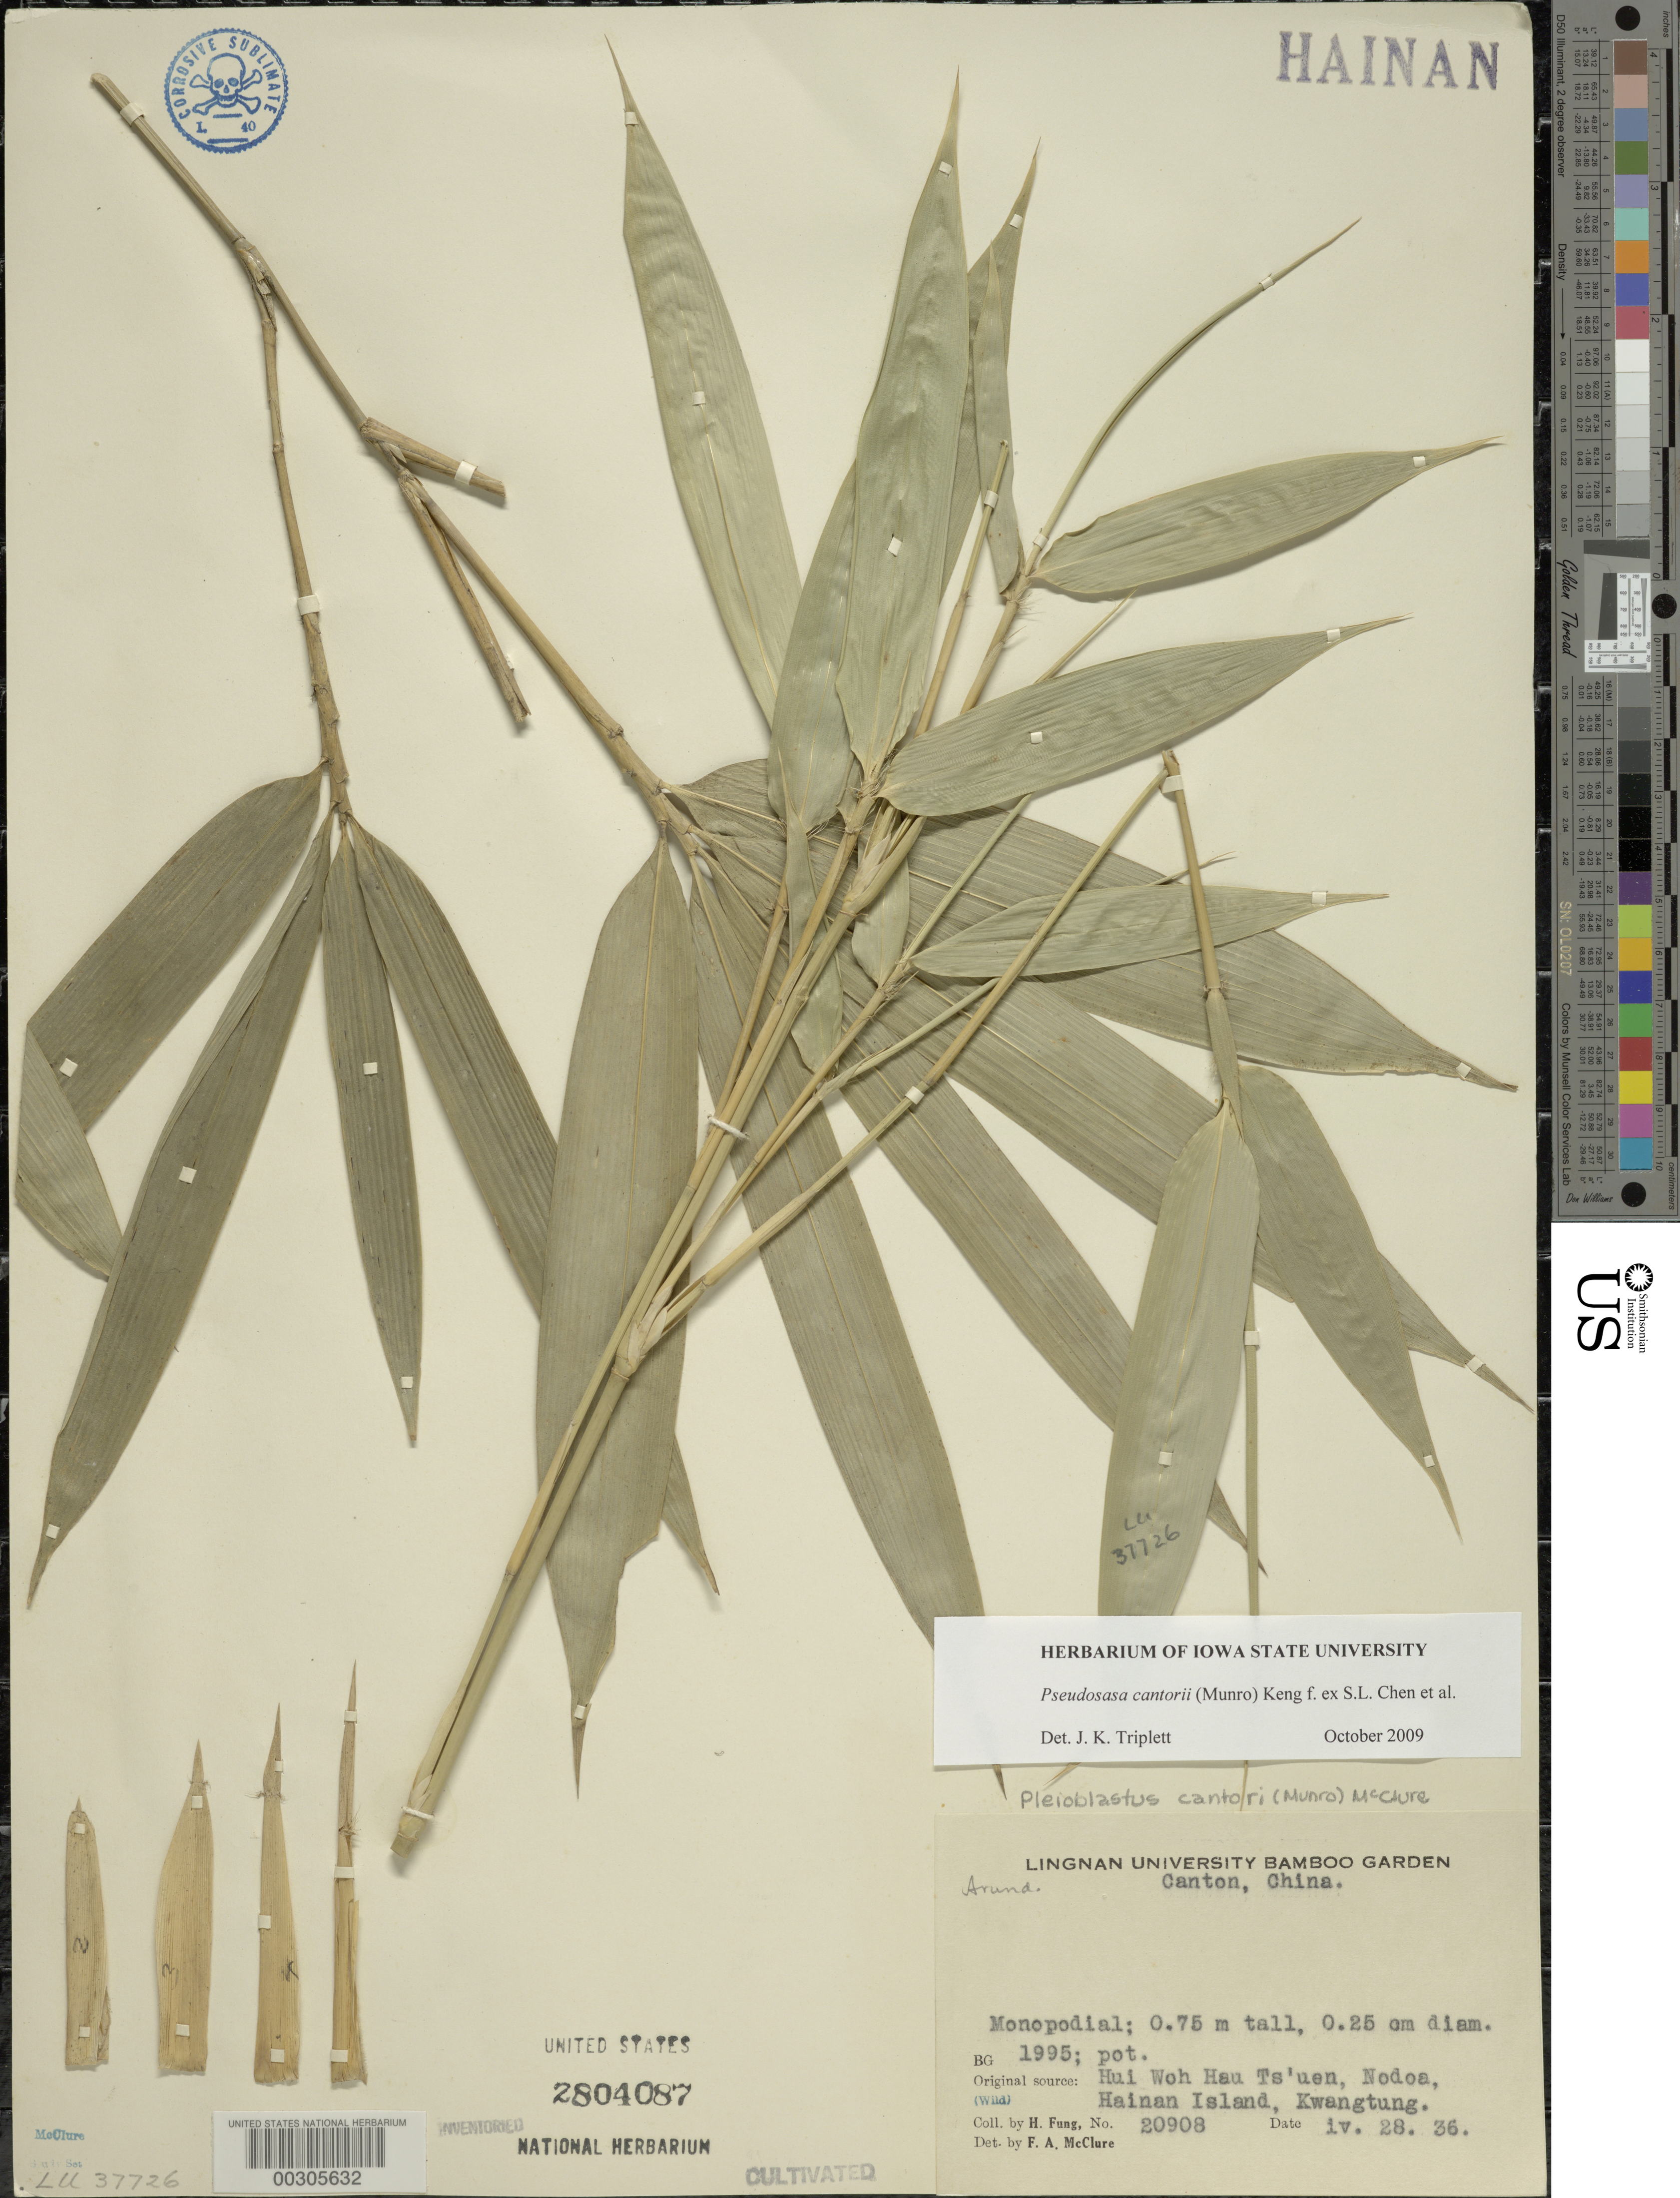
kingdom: Plantae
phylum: Tracheophyta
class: Liliopsida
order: Poales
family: Poaceae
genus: Pseudosasa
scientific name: Pseudosasa cantorii (Munro) Keng f. ex S.L. Chen et al.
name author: (Munro) Keng f. ex S.L. Chen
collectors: H. L. Fung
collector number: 20908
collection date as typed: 28 Apr 1936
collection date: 1936-04-28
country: China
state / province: Guangdong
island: Honam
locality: Lingnan univ. bg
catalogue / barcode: US 2804087